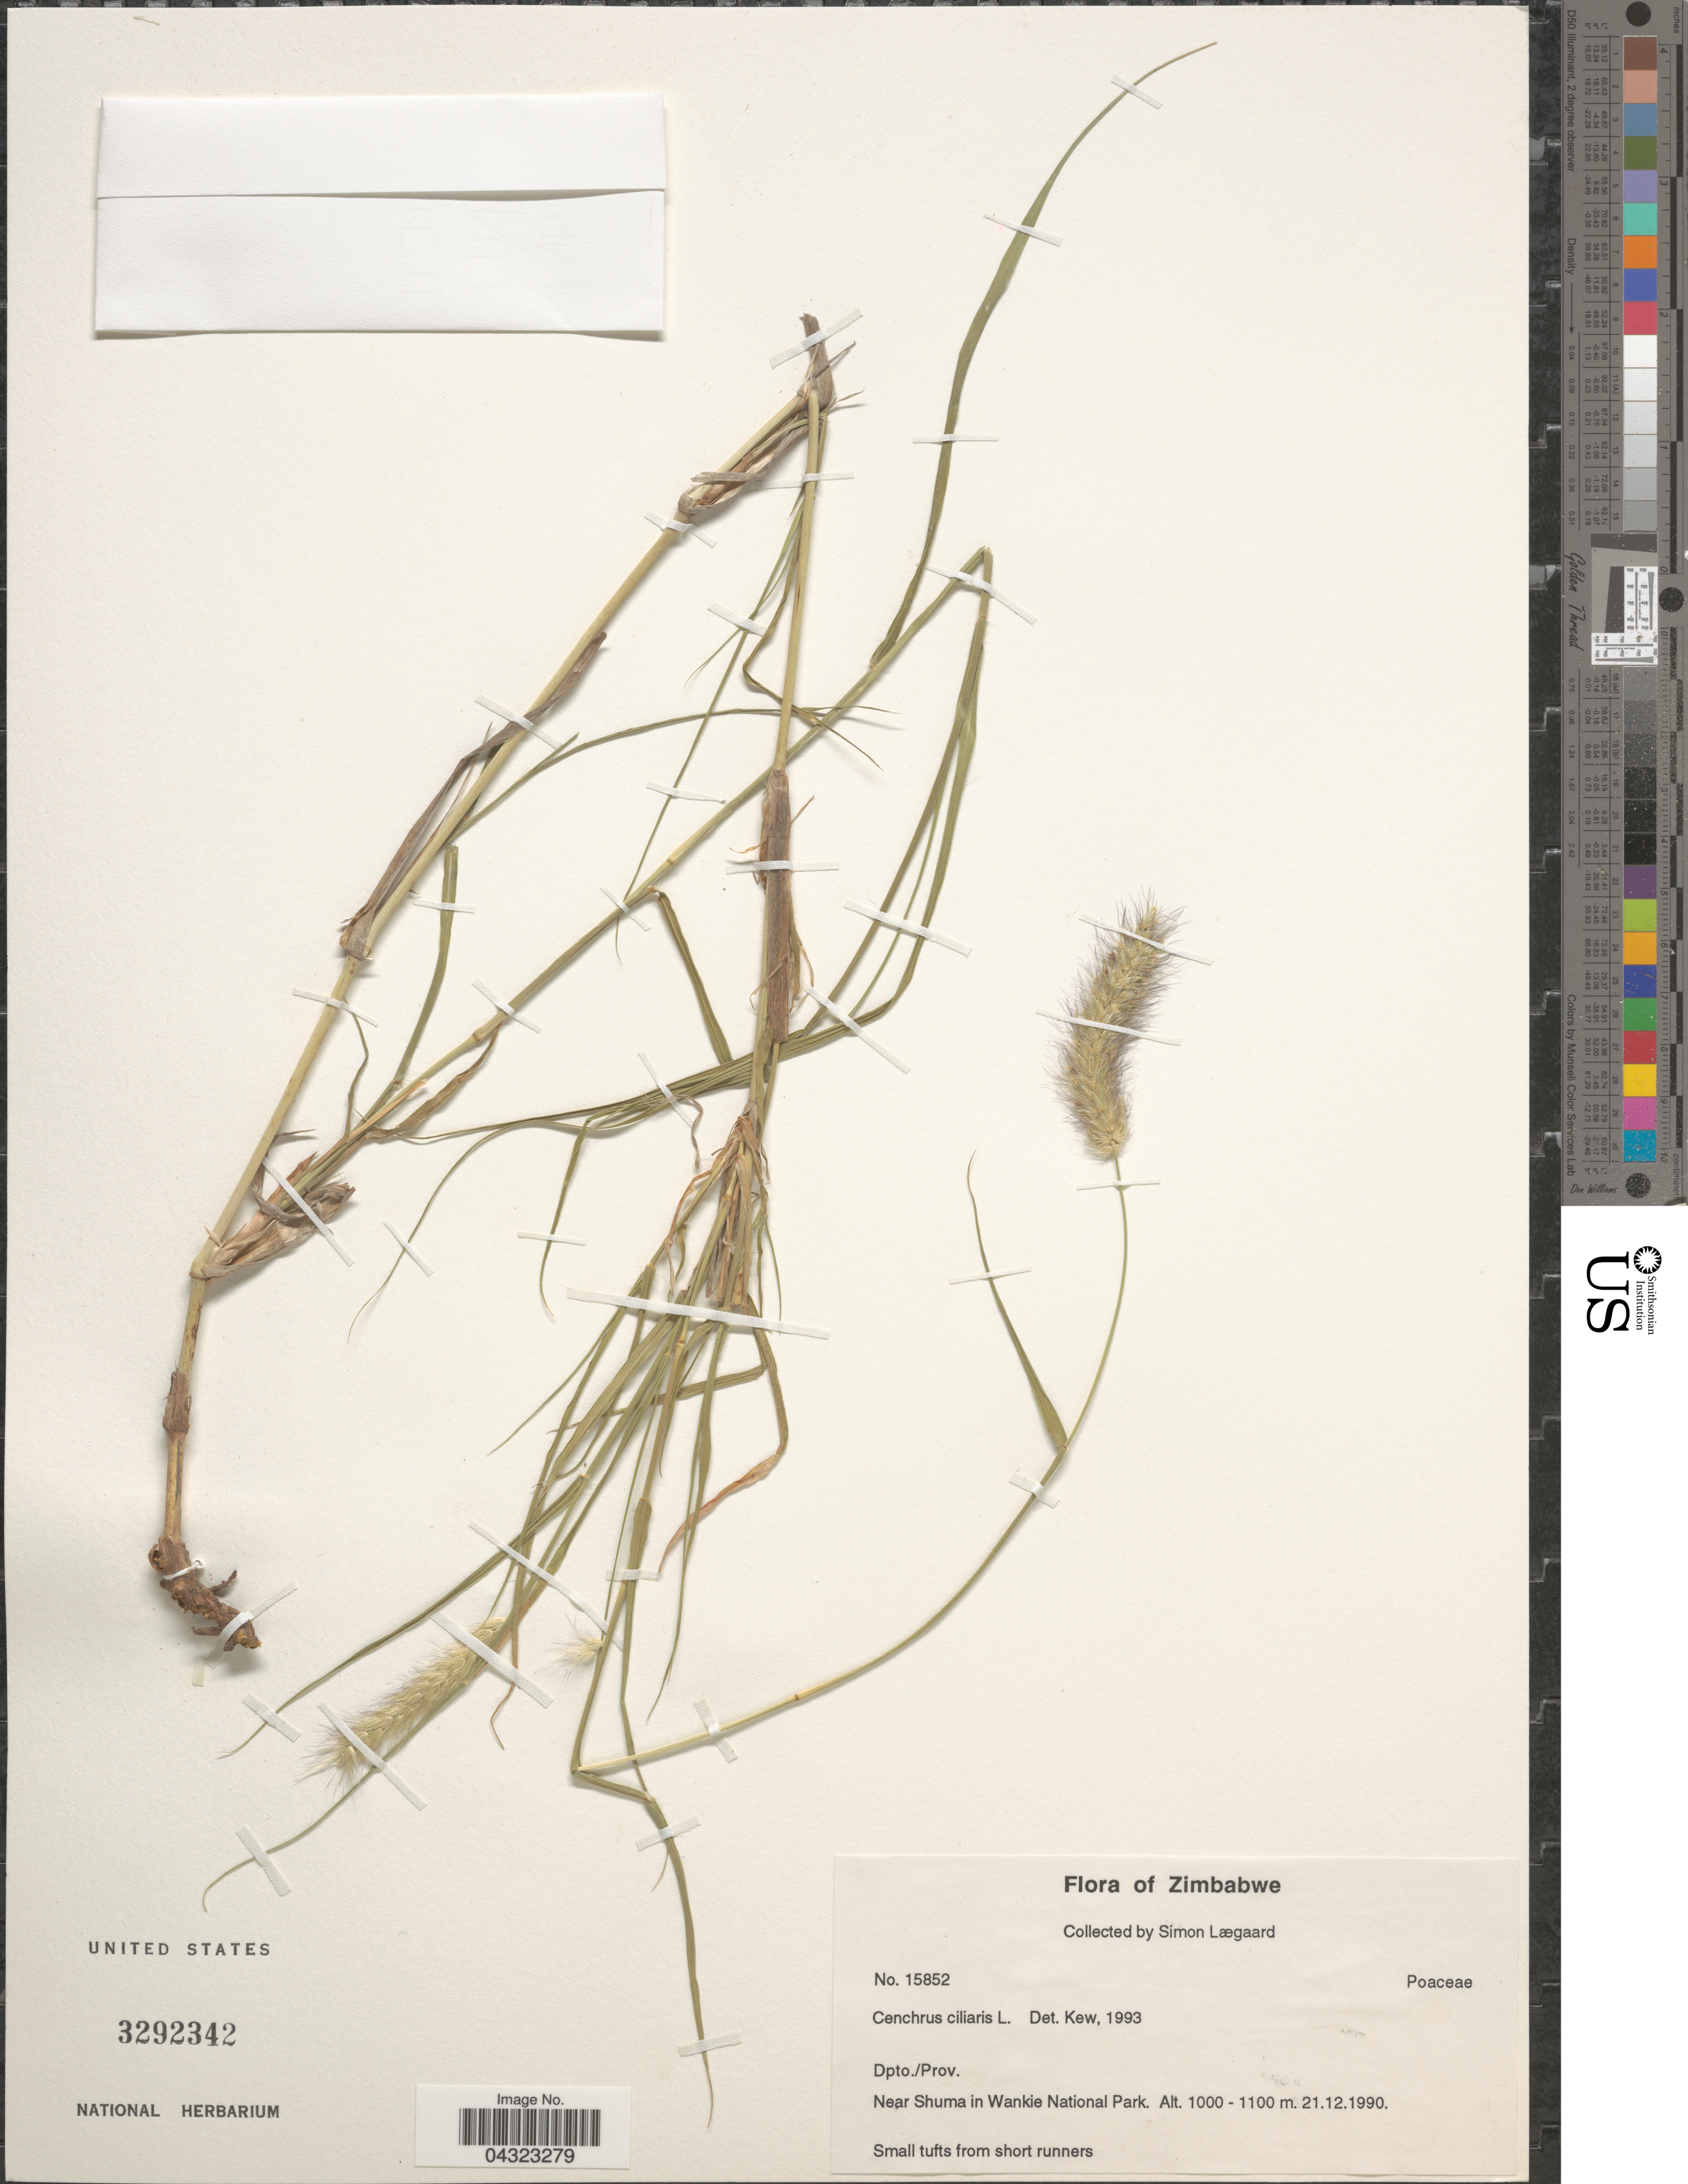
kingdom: Plantae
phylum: Tracheophyta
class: Liliopsida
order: Poales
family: Poaceae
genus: Cenchrus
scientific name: Cenchrus ciliaris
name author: L.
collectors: S. Lægaard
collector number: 15852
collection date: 1990-12-21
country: Zimbabwe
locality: Dpto./Prov. Near Shuma in Wankie National Park.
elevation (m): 1000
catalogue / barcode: US 3292342